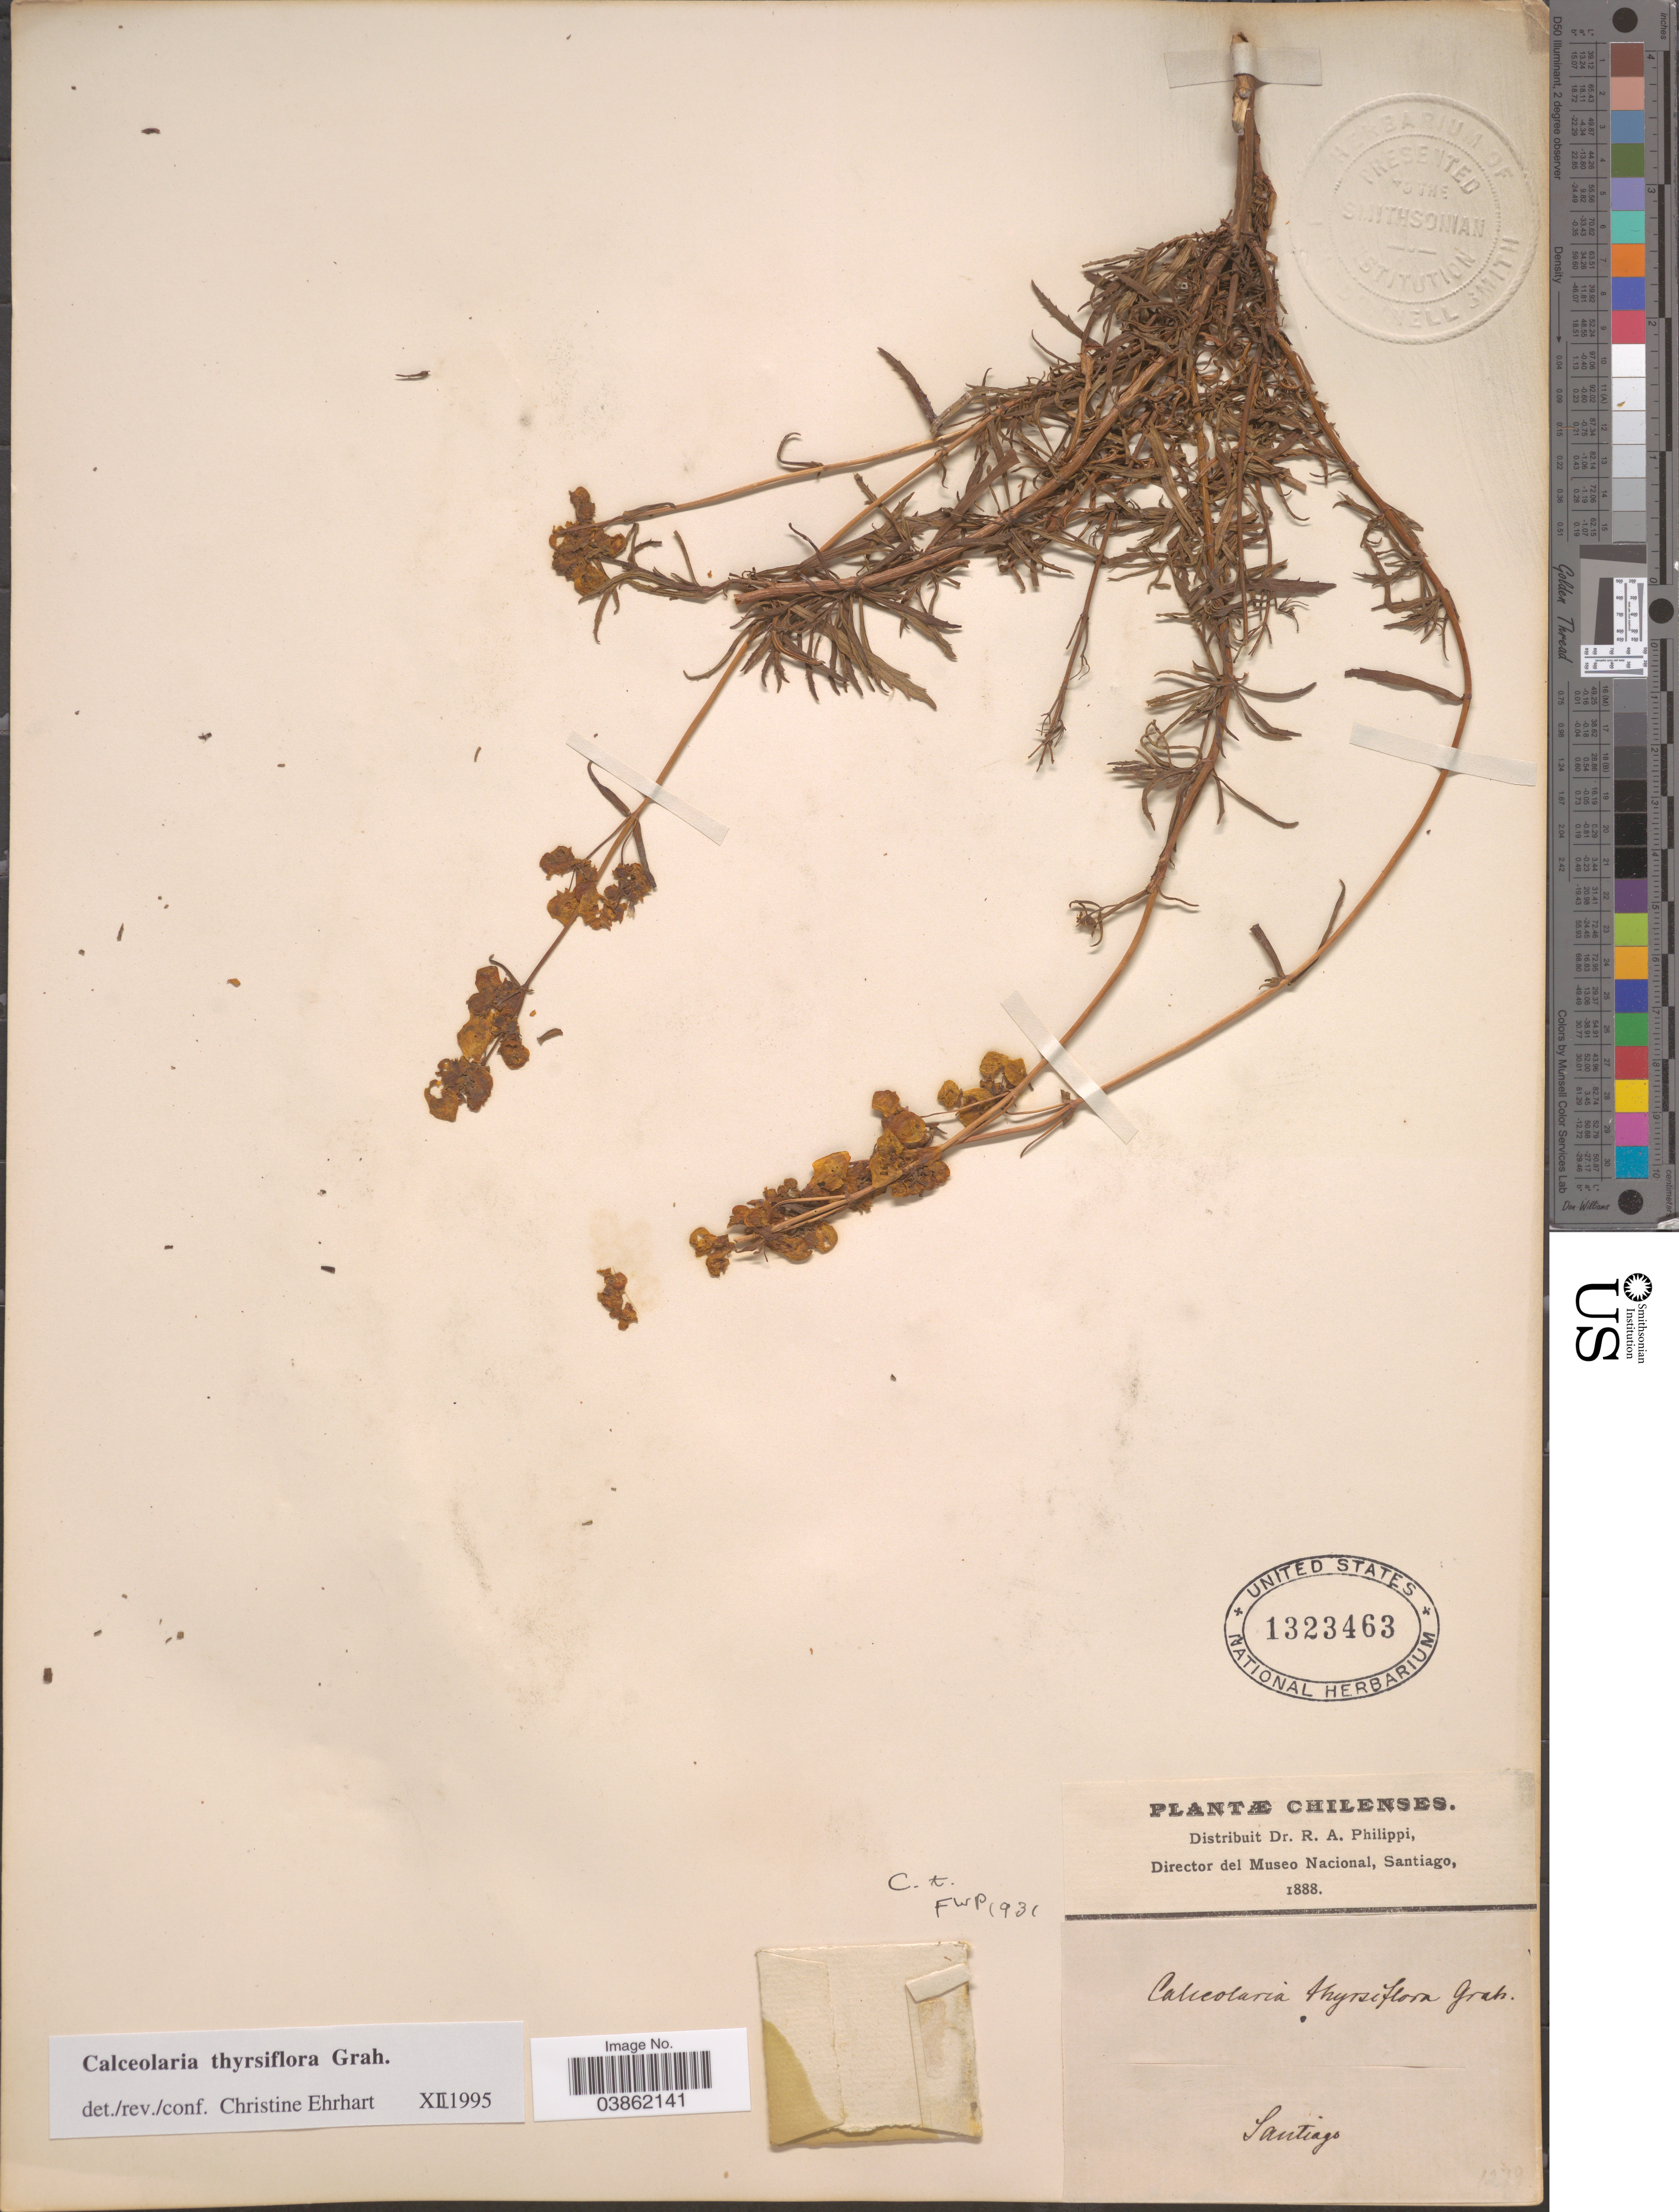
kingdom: Plantae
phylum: Tracheophyta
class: Magnoliopsida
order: Lamiales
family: Calceolariaceae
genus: Calceolaria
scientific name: Calceolaria thyrsiflora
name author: Graham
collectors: ex. herb. R.A. Philippi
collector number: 1279?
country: Chile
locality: Santiago.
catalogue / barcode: US 1323463